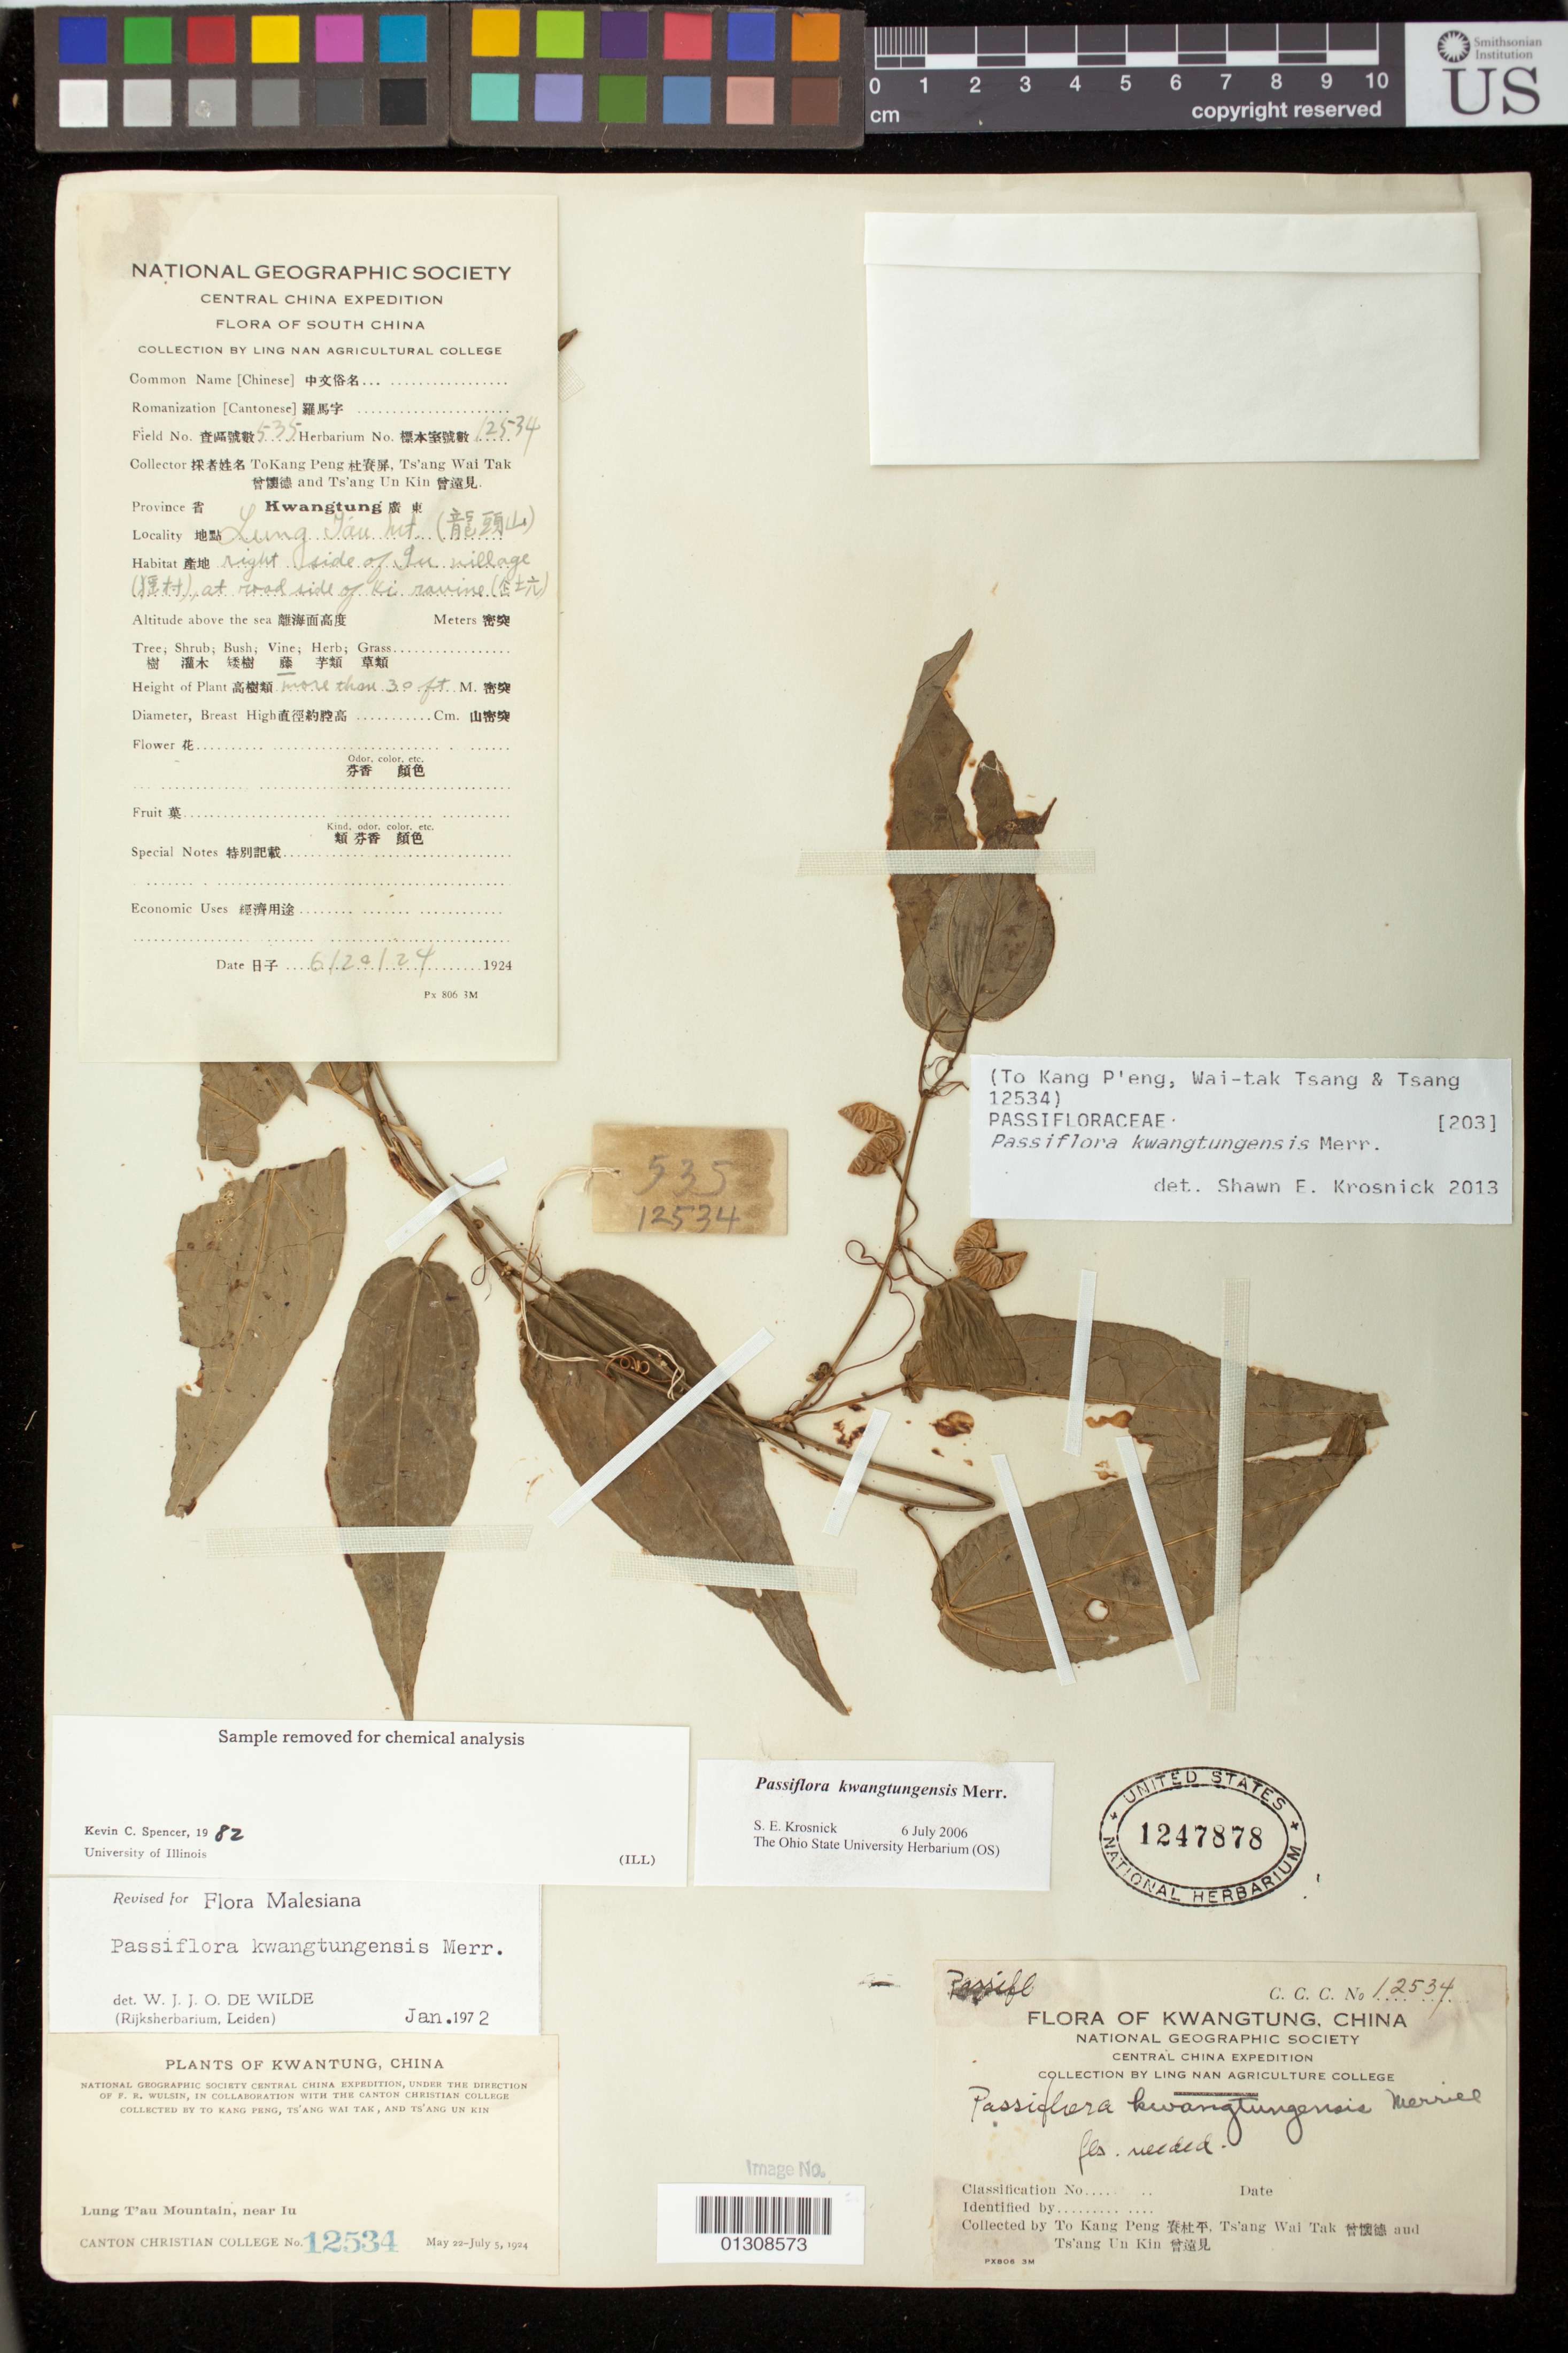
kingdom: Plantae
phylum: Tracheophyta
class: Magnoliopsida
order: Malpighiales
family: Passifloraceae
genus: Passiflora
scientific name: Passiflora kwangtungensis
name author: Merr.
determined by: Krosnick, S. E., (OS), Ohio State University Herbarium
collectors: T. K. P'eng, W. Tak & T. Kin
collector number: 12534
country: China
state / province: Guangdong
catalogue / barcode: US 1247878